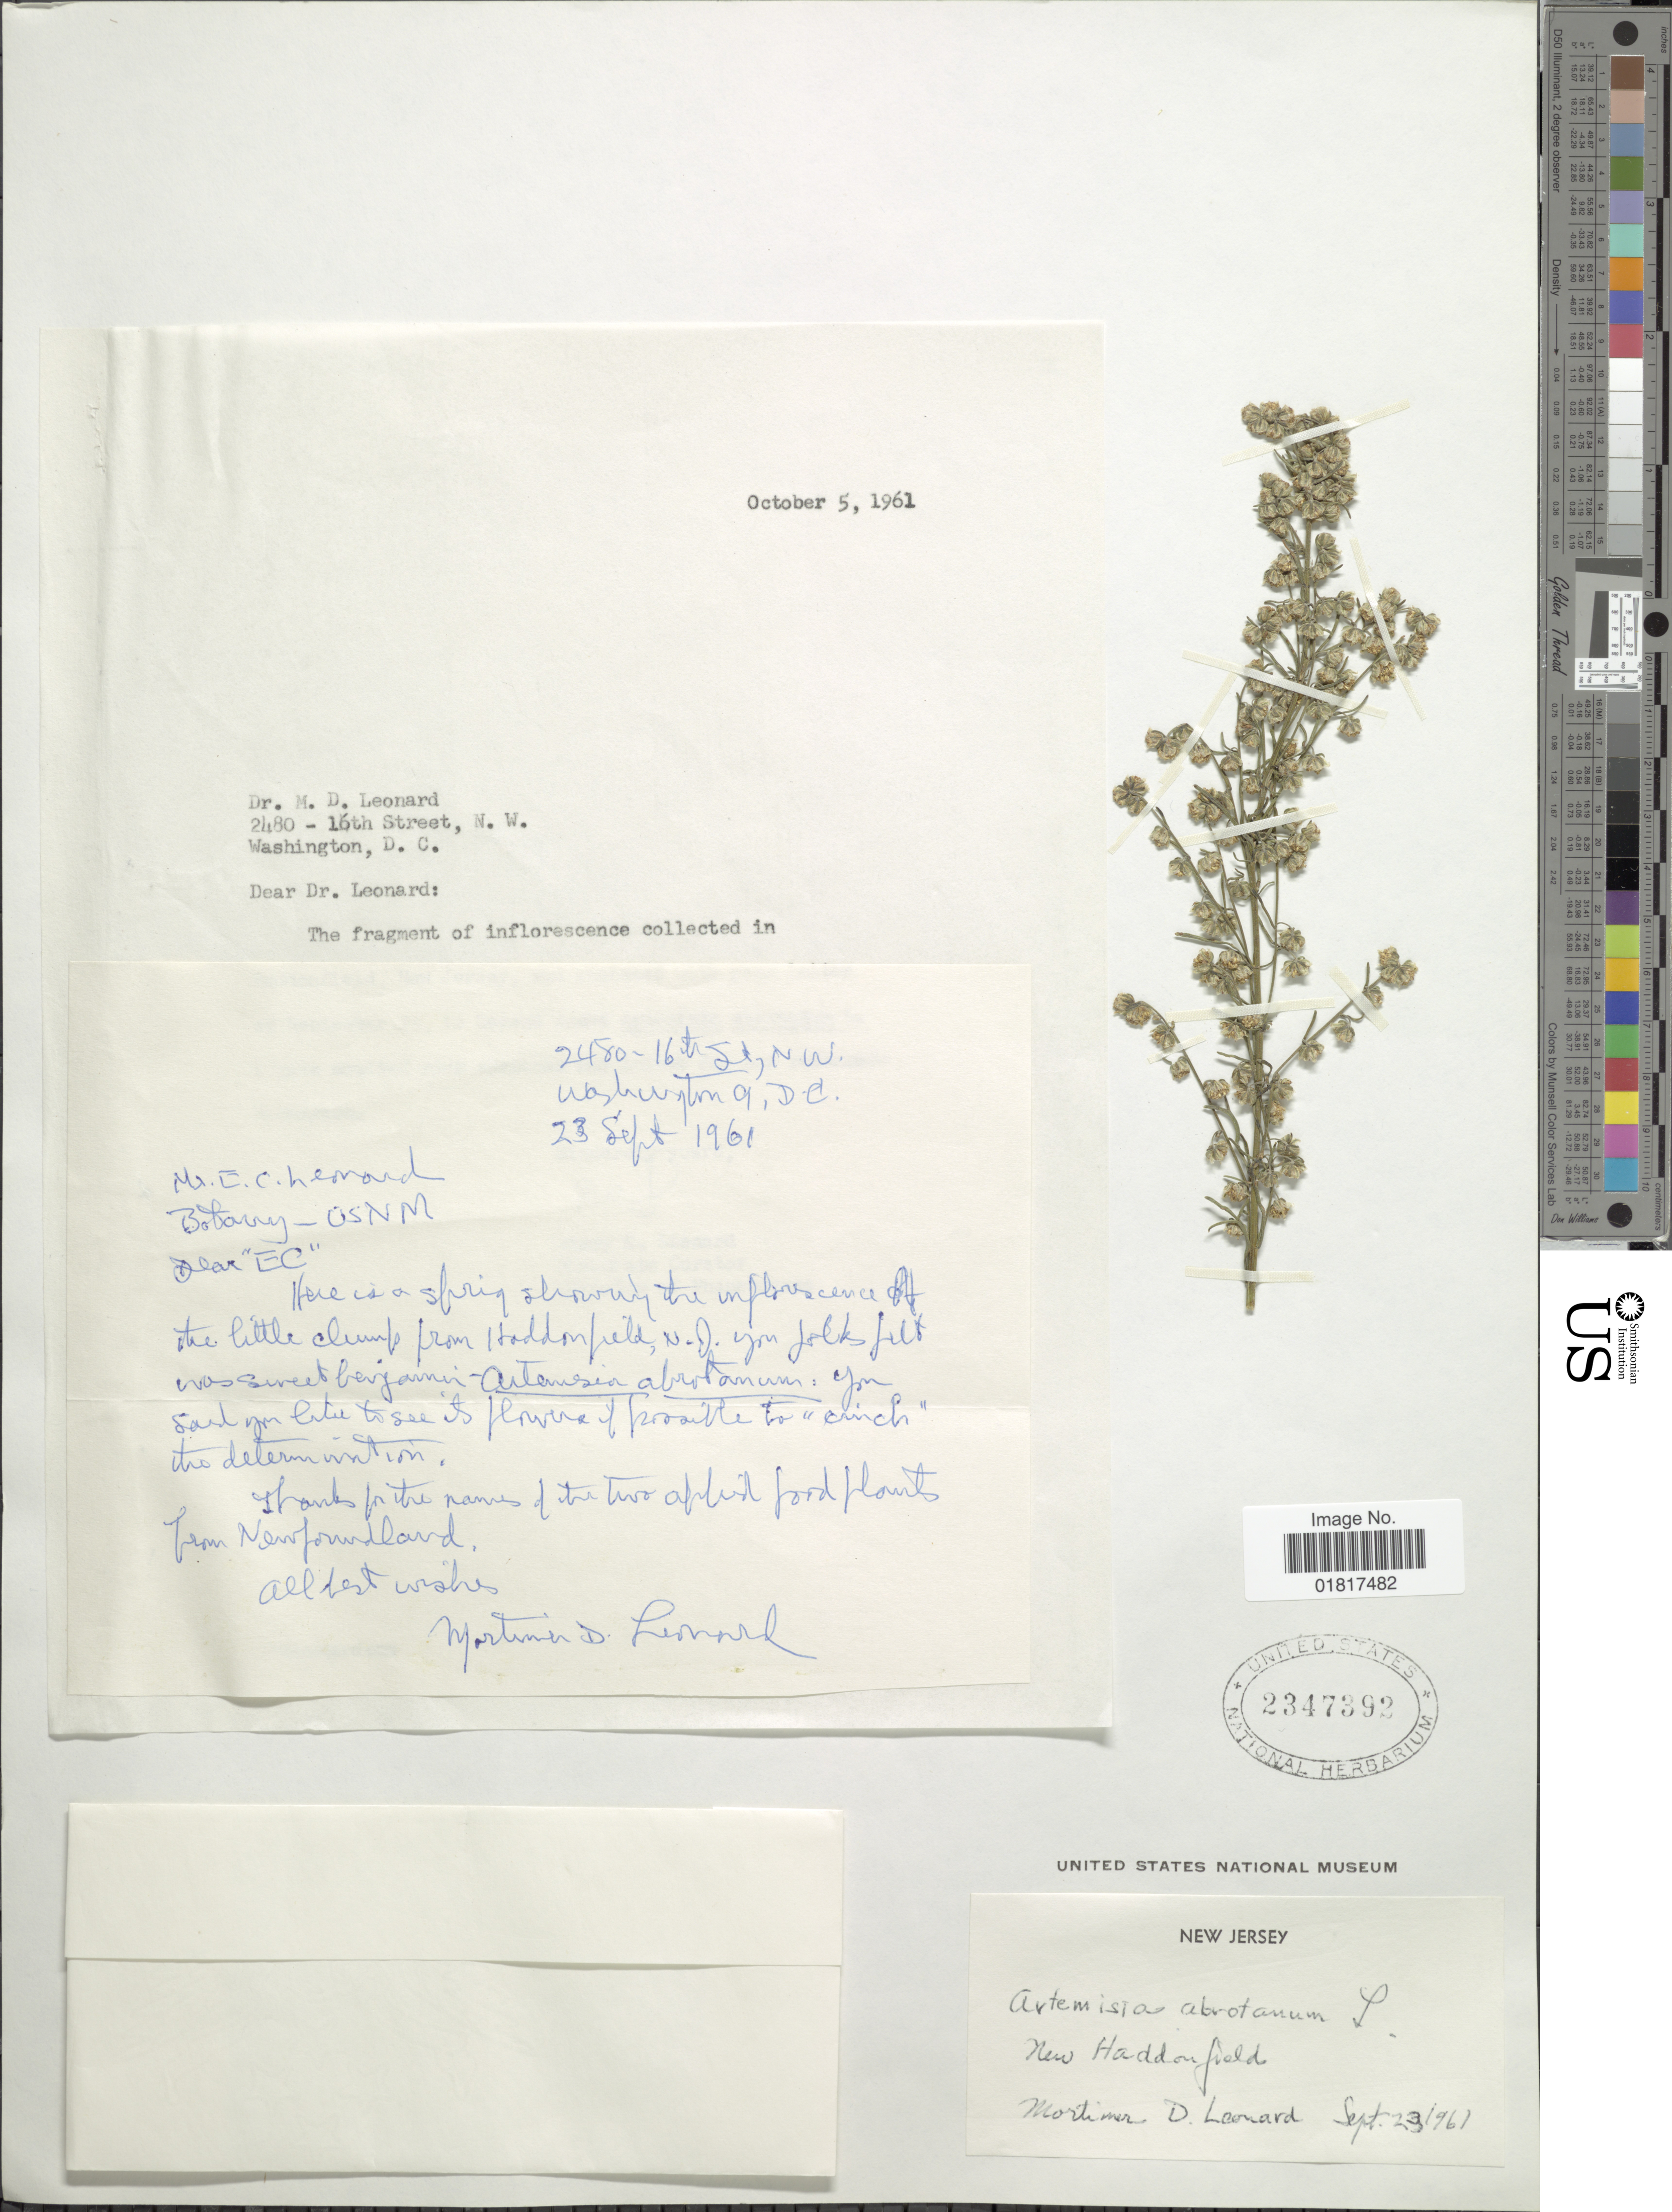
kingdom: Plantae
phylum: Tracheophyta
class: Magnoliopsida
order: Asterales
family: Asteraceae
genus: Artemisia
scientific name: Artemisia abrotanum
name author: L.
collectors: M. D. Leonard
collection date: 1961-09-23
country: United States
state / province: New Jersey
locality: New Haddonfield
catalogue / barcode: US 2347392